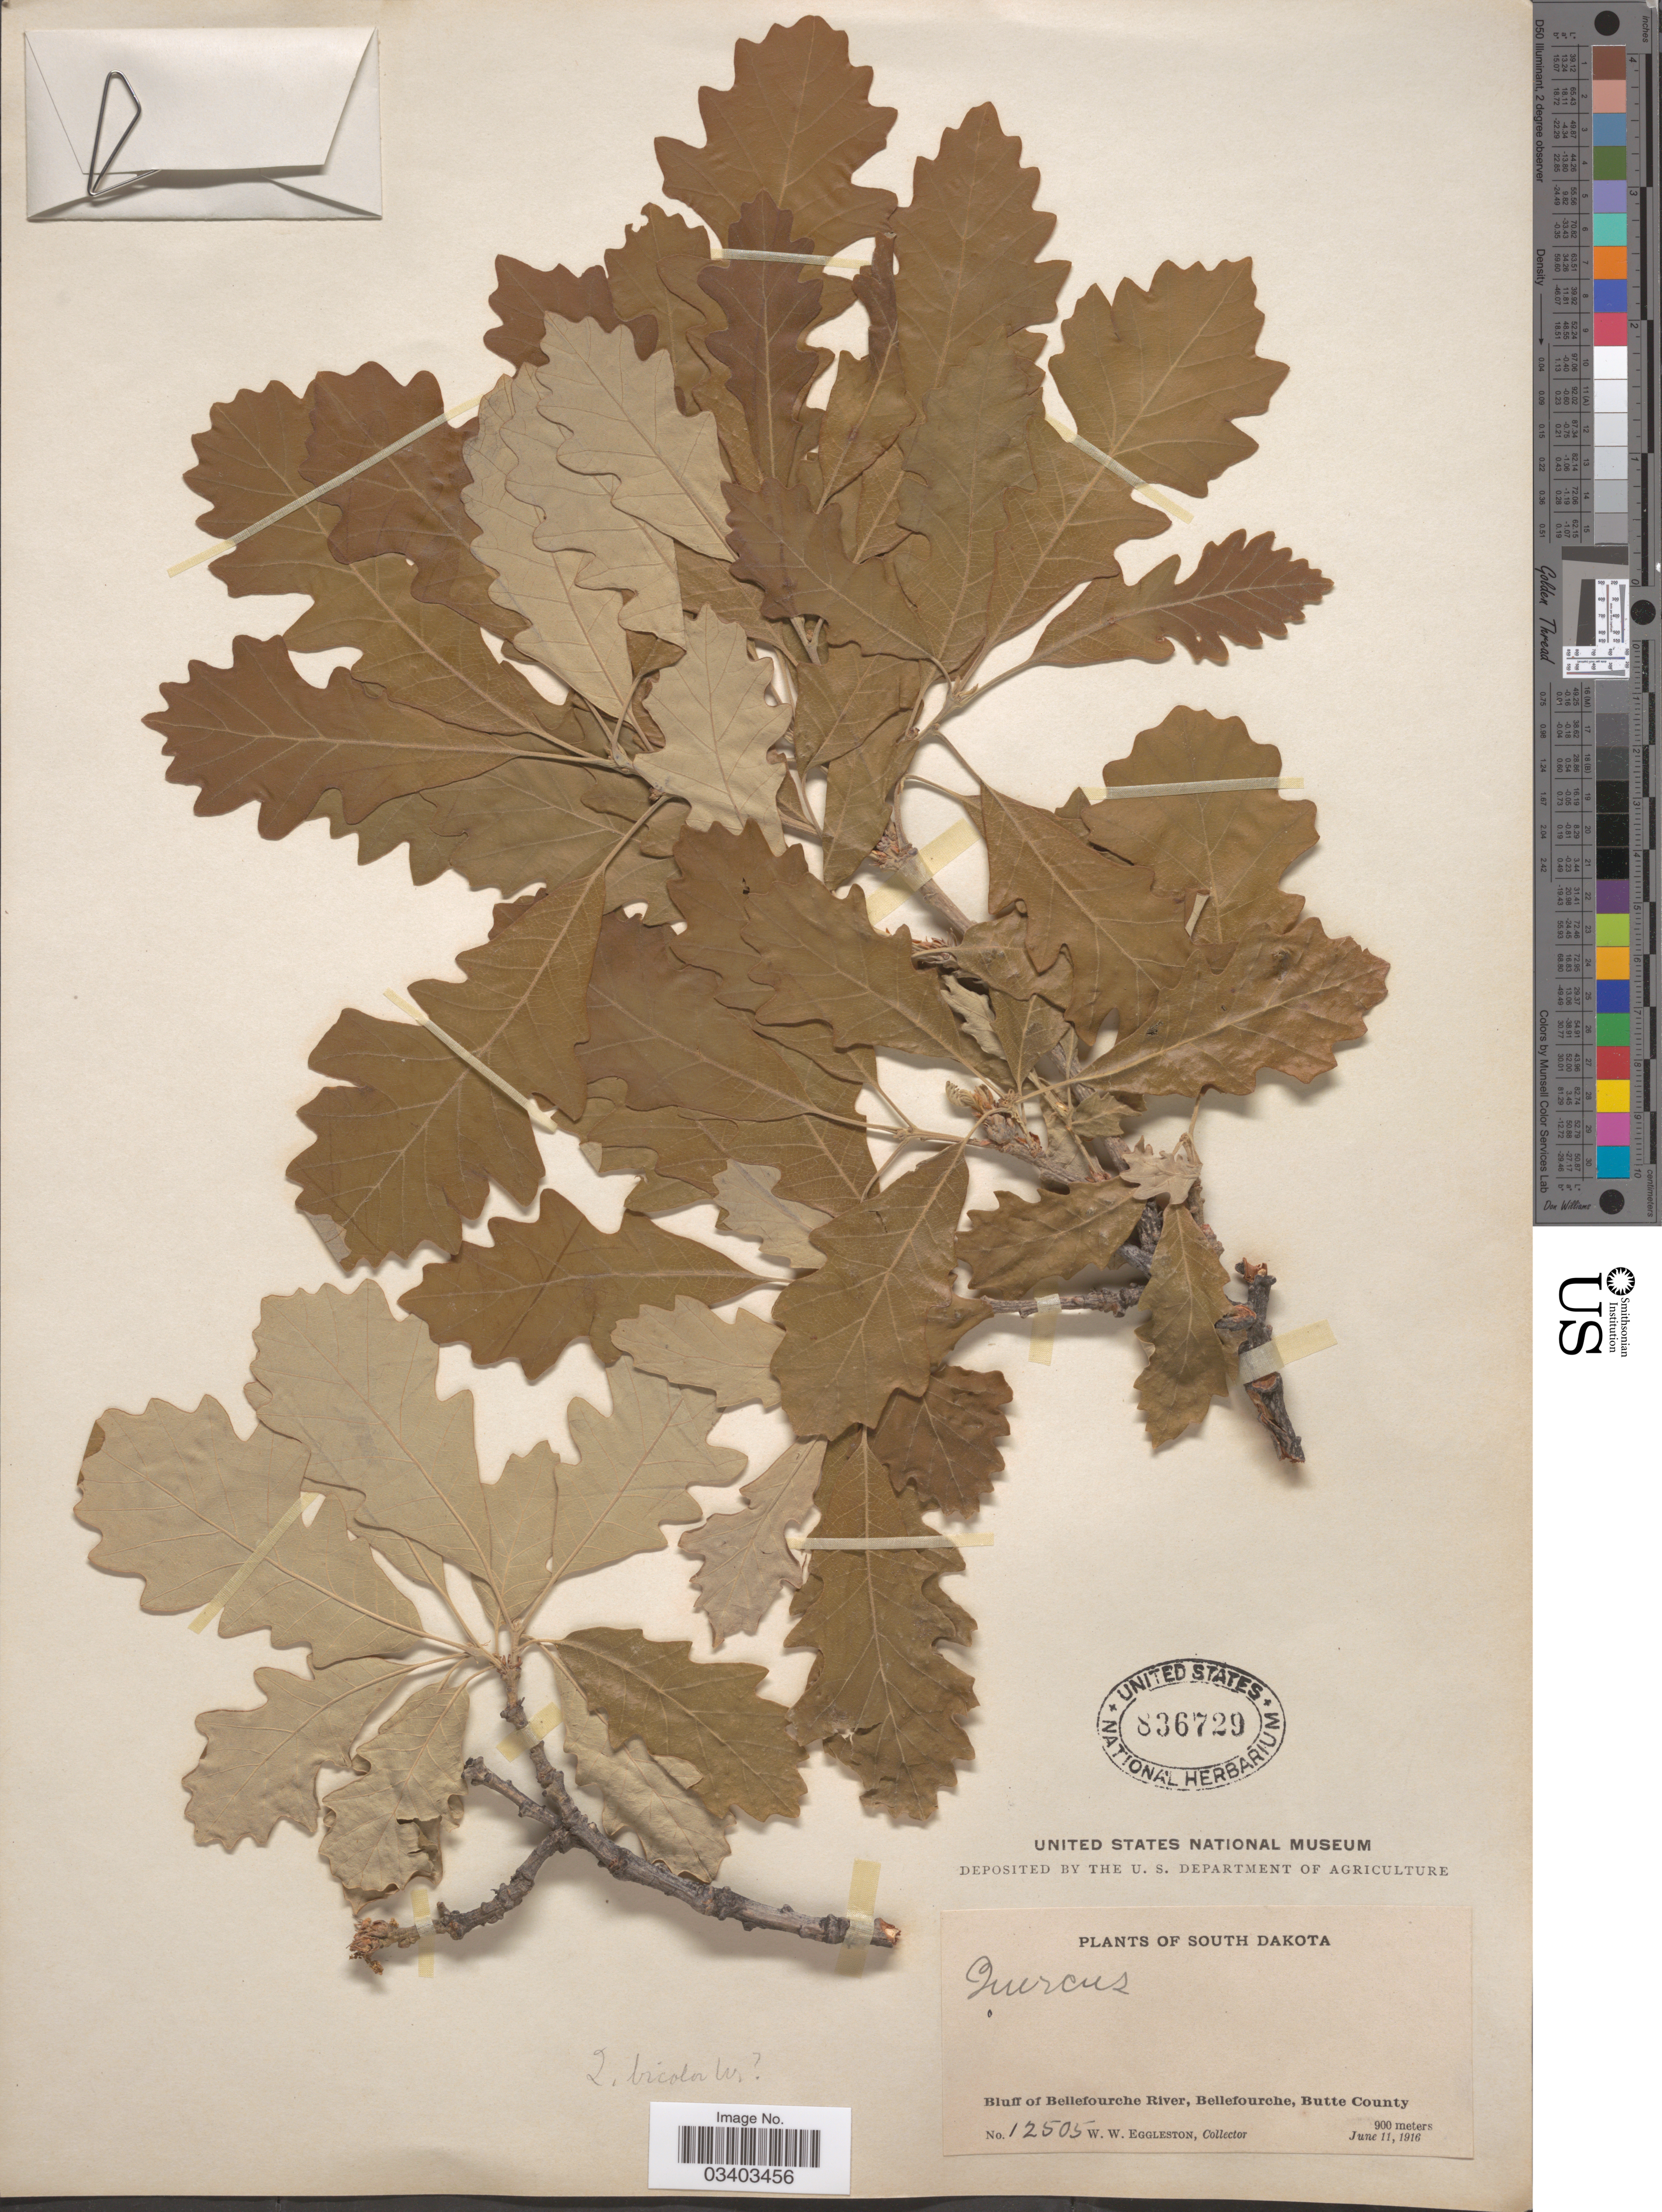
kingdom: Plantae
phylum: Tracheophyta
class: Magnoliopsida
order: Fagales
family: Fagaceae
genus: Quercus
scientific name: Quercus bicolor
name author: Willd.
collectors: W. W. Eggleston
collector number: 12505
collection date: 1916-06-11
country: United States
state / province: South Dakota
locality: Bluff of Bellefourche River, Bellefourche, Butte County.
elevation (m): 900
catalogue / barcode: US 836729